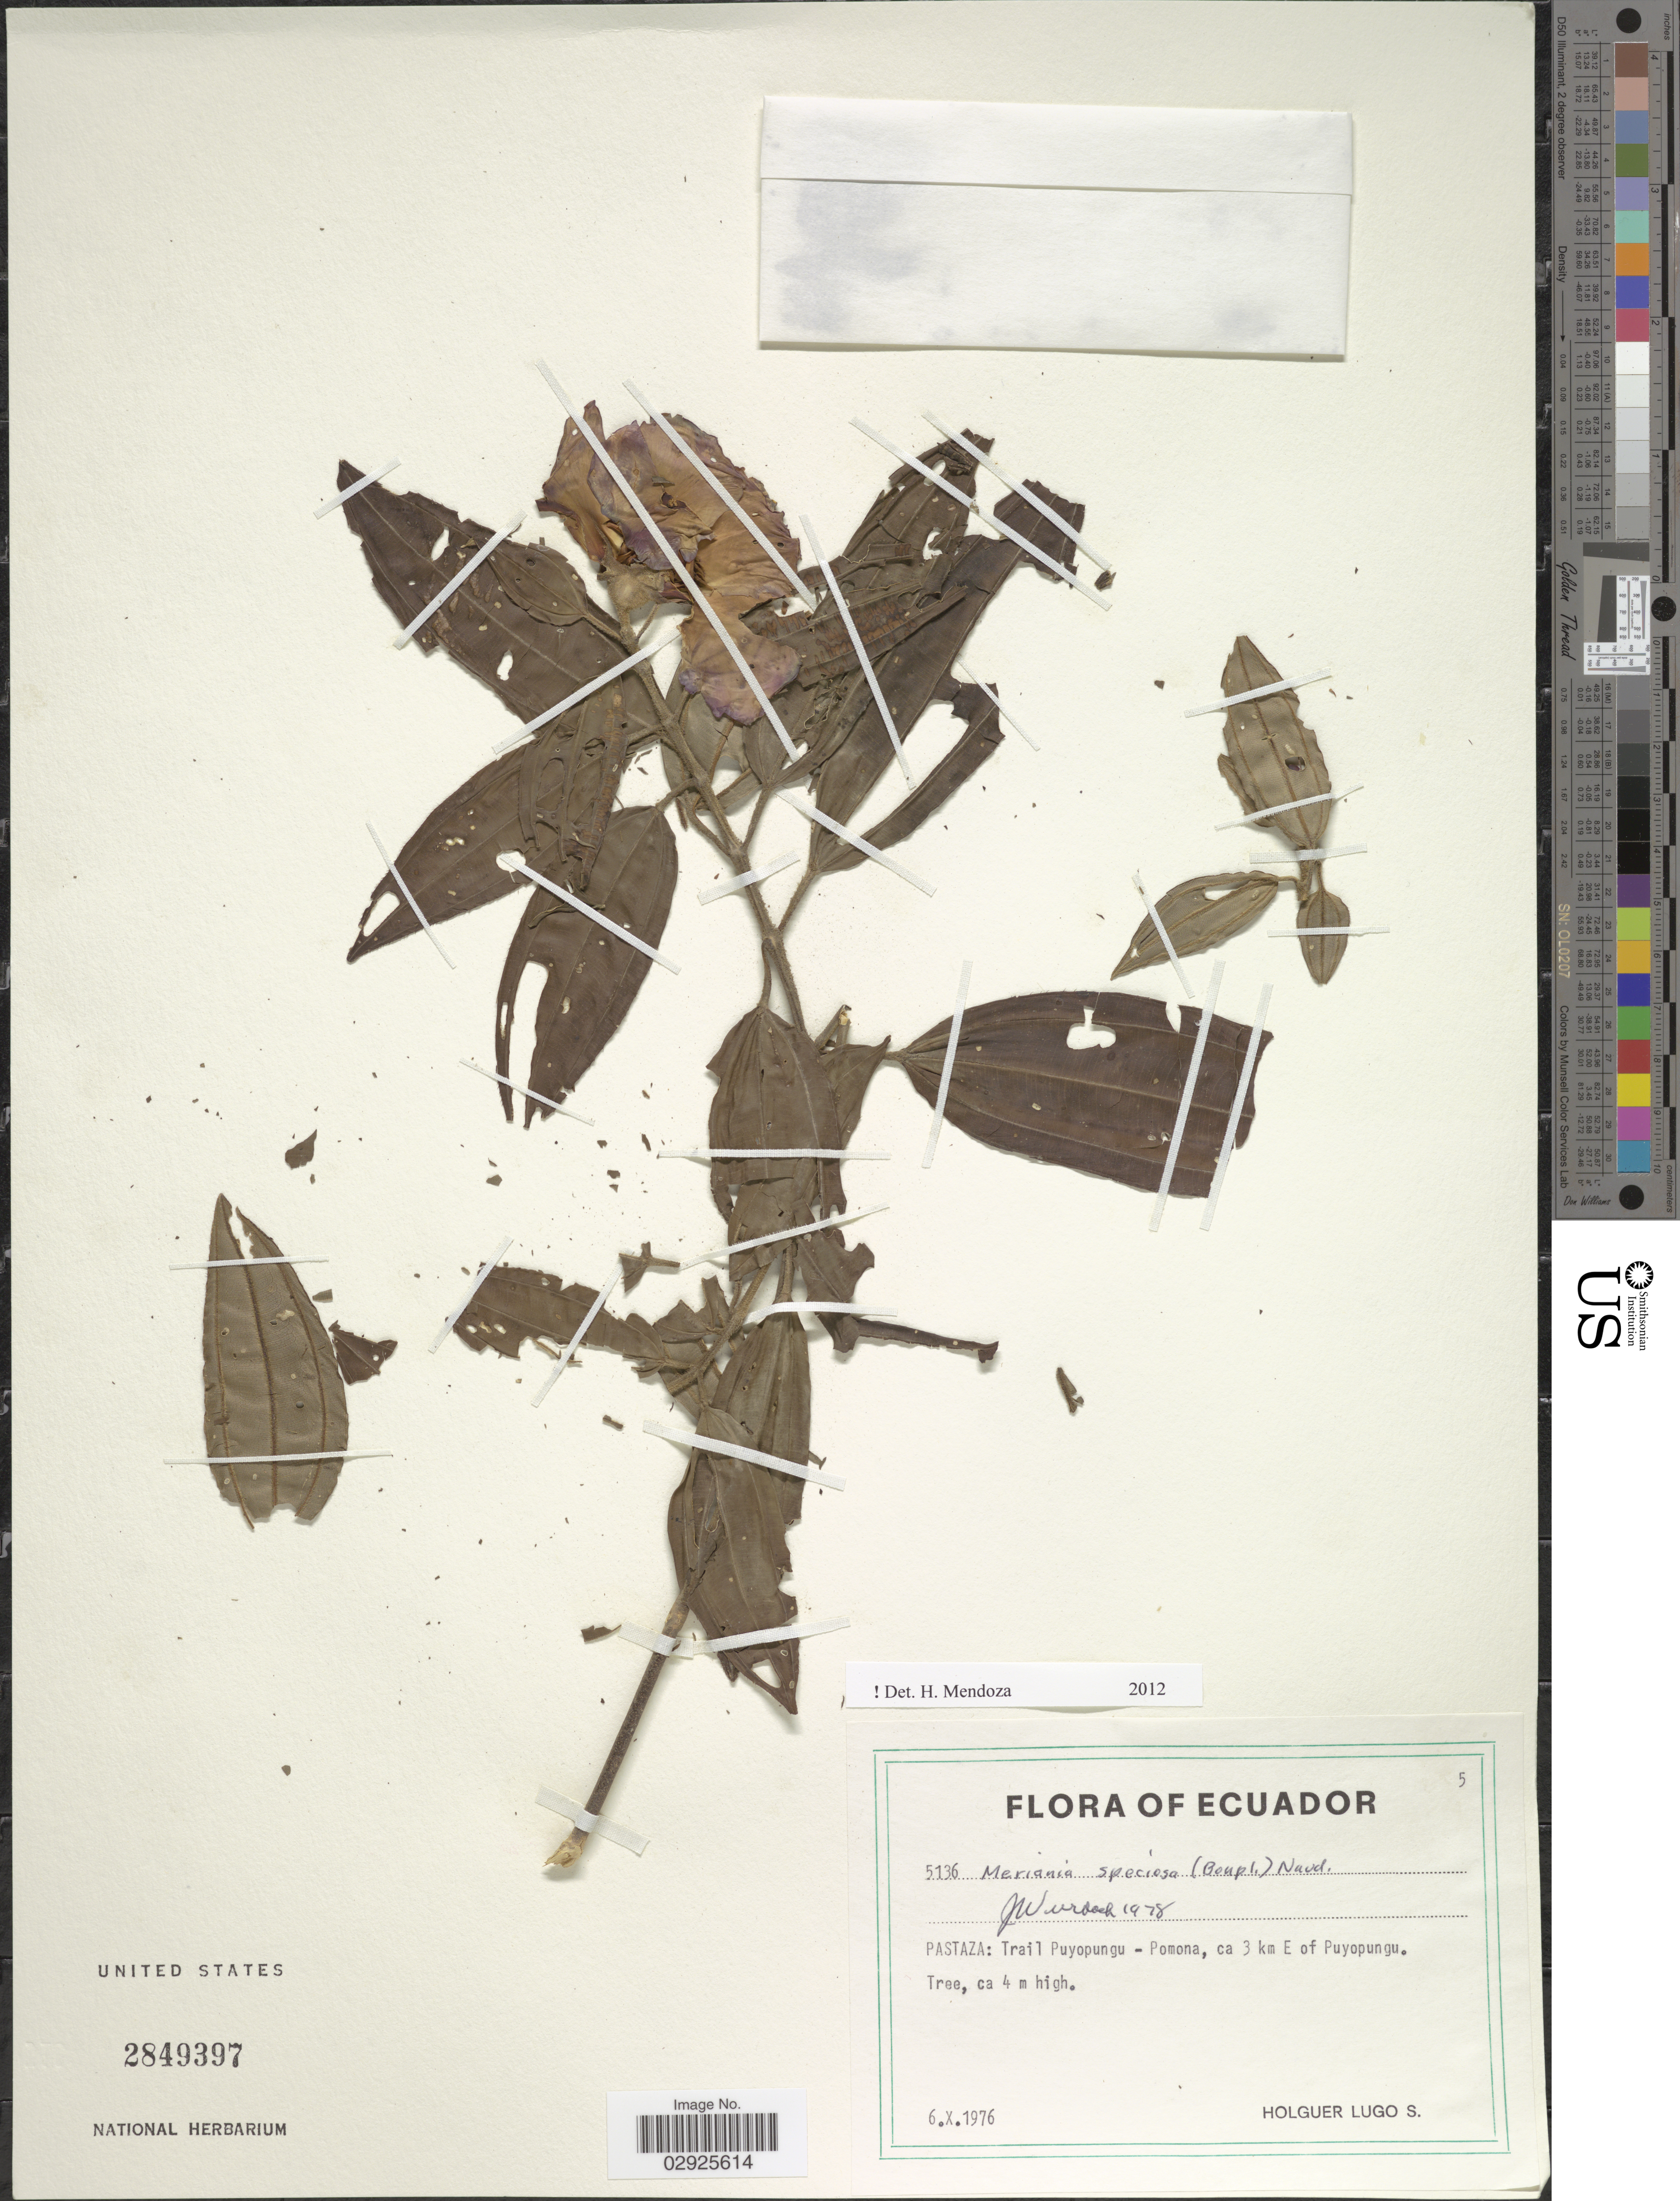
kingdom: Plantae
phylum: Tracheophyta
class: Magnoliopsida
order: Myrtales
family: Melastomataceae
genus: Meriania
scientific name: Meriania speciosa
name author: (Bonpl.) Naudin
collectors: H. Lugo S.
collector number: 5136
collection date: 1976-10-06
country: Ecuador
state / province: Pastaza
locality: Trail Puyopungu - Pomona, ca 3 km E of Puyopungu.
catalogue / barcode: US 2849397